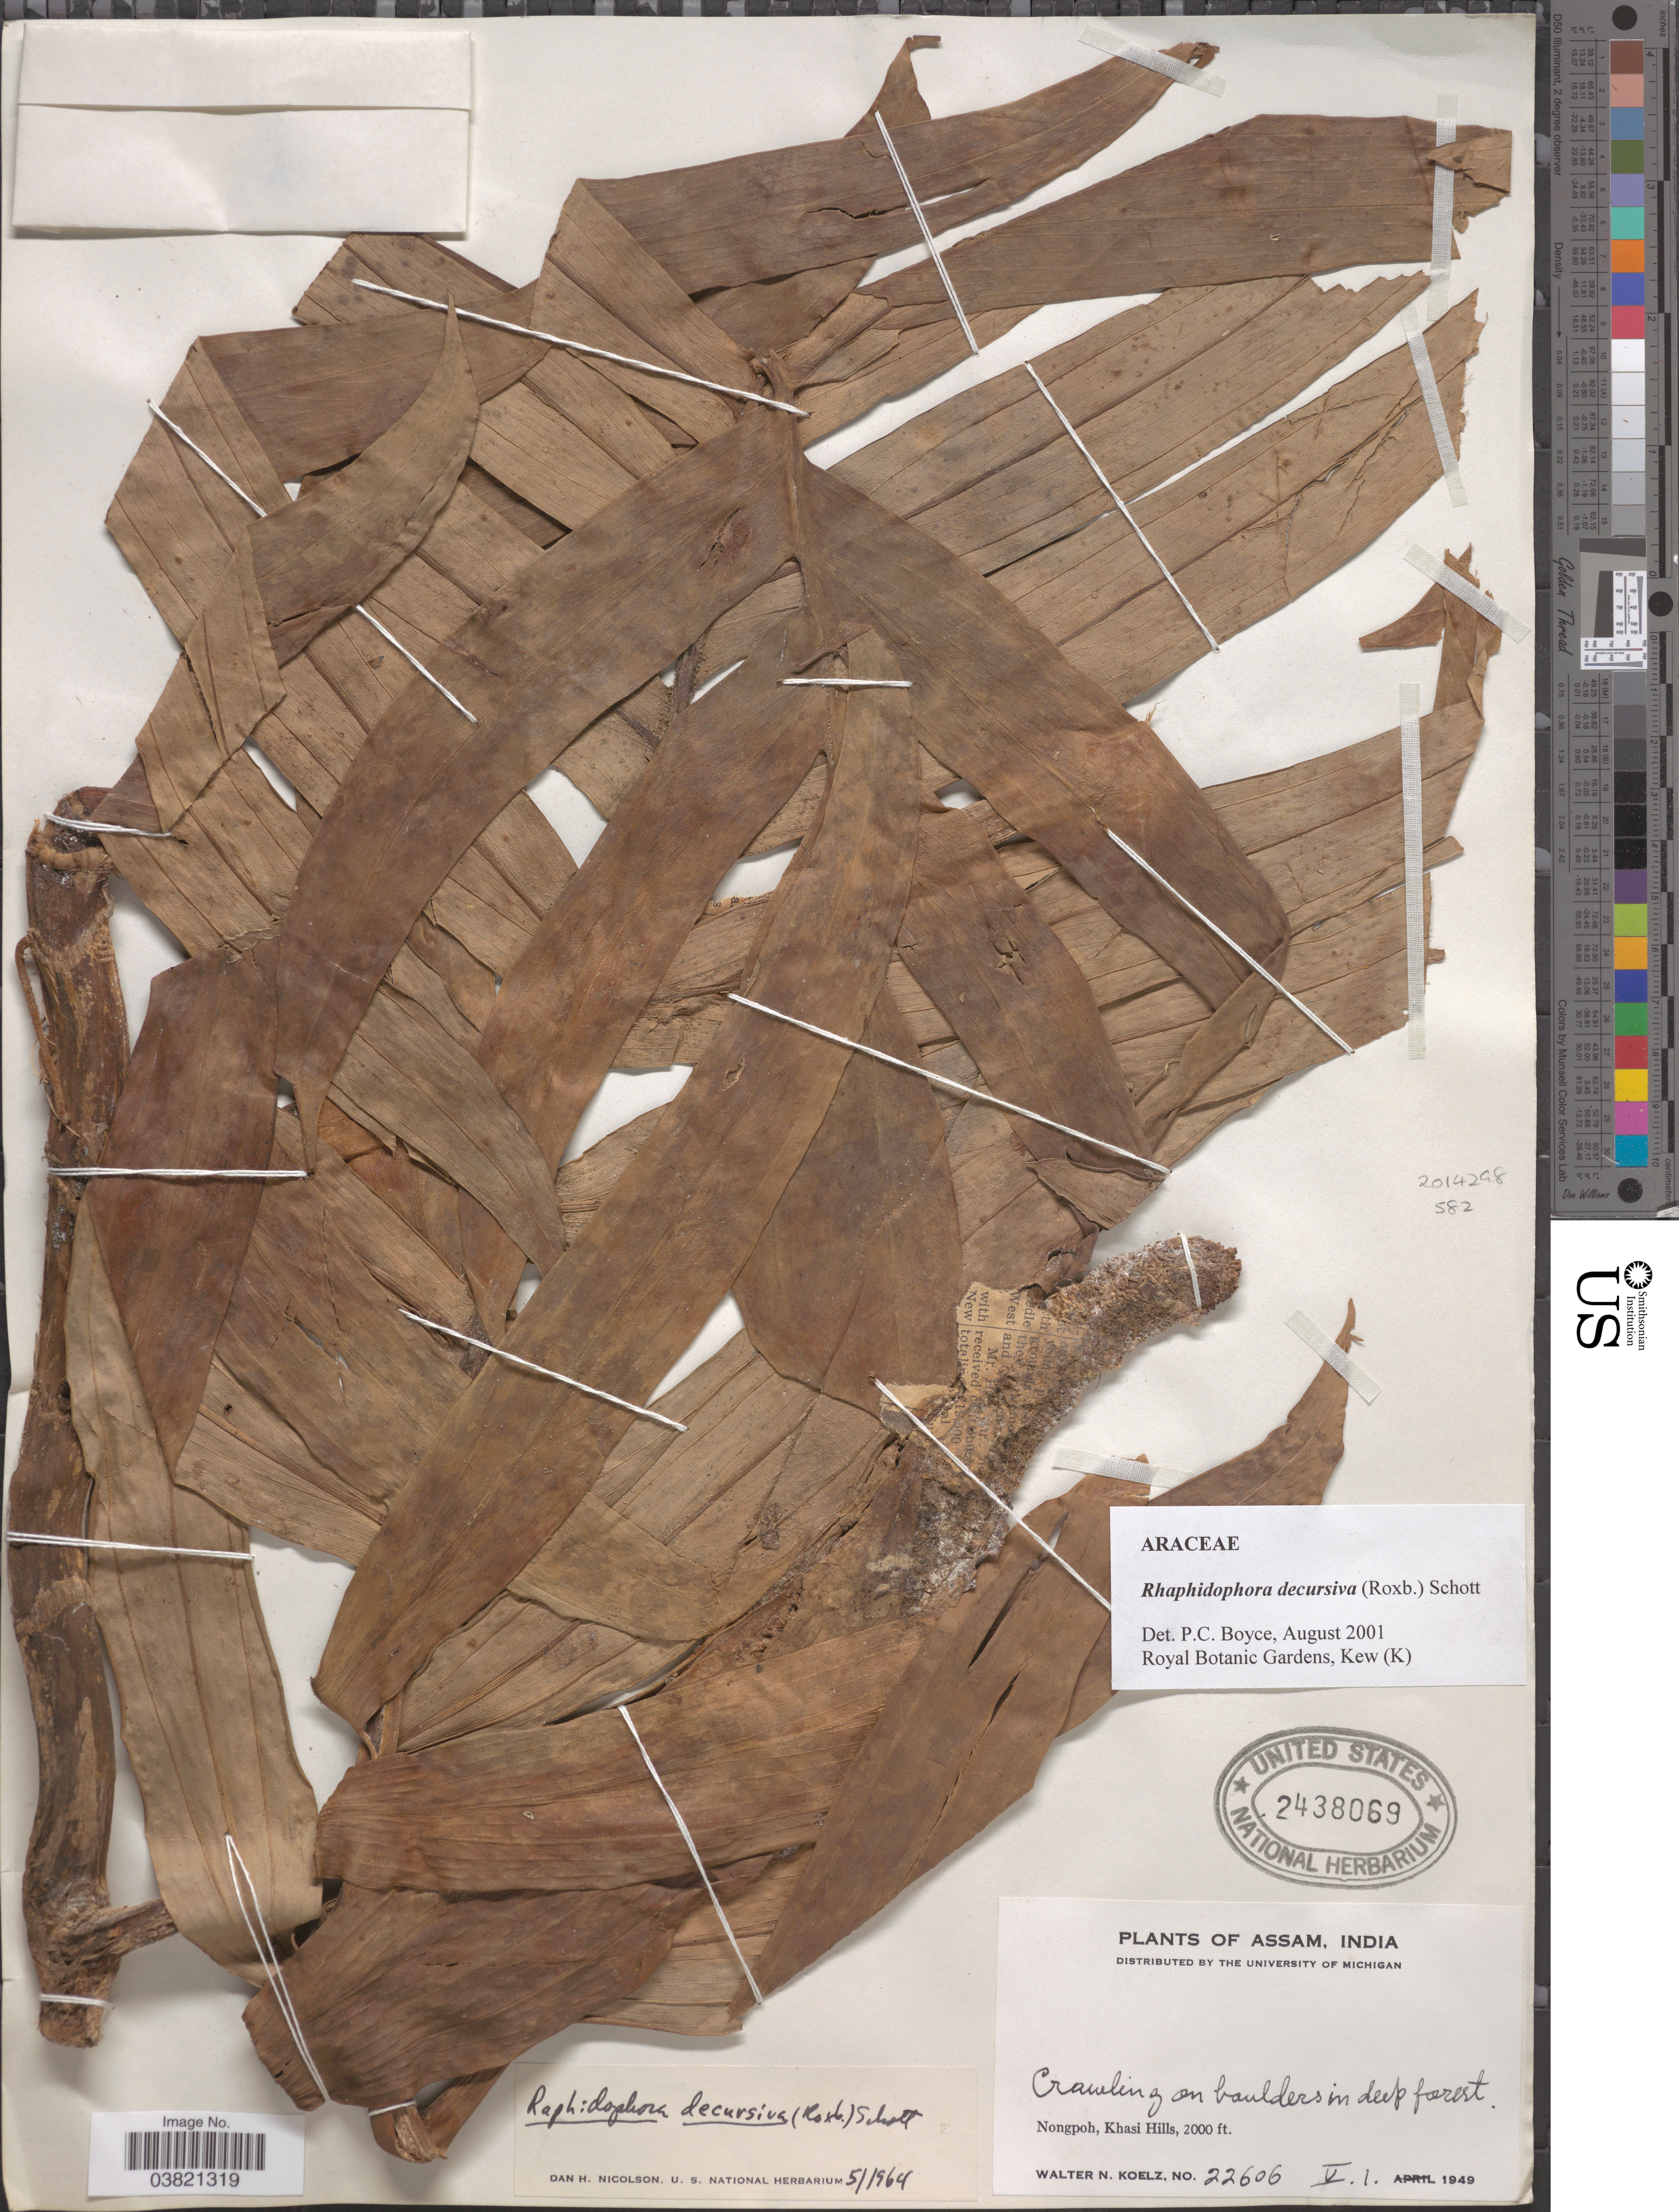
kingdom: Plantae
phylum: Tracheophyta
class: Liliopsida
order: Alismatales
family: Araceae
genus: Rhaphidophora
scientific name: Rhaphidophora decursiva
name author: (Roxb.) Schott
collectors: W. N. Koelz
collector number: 22606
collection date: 1949-05-01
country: India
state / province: Meghalaya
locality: Nongpoh, Khasi Hills.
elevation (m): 610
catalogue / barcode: US 2438069